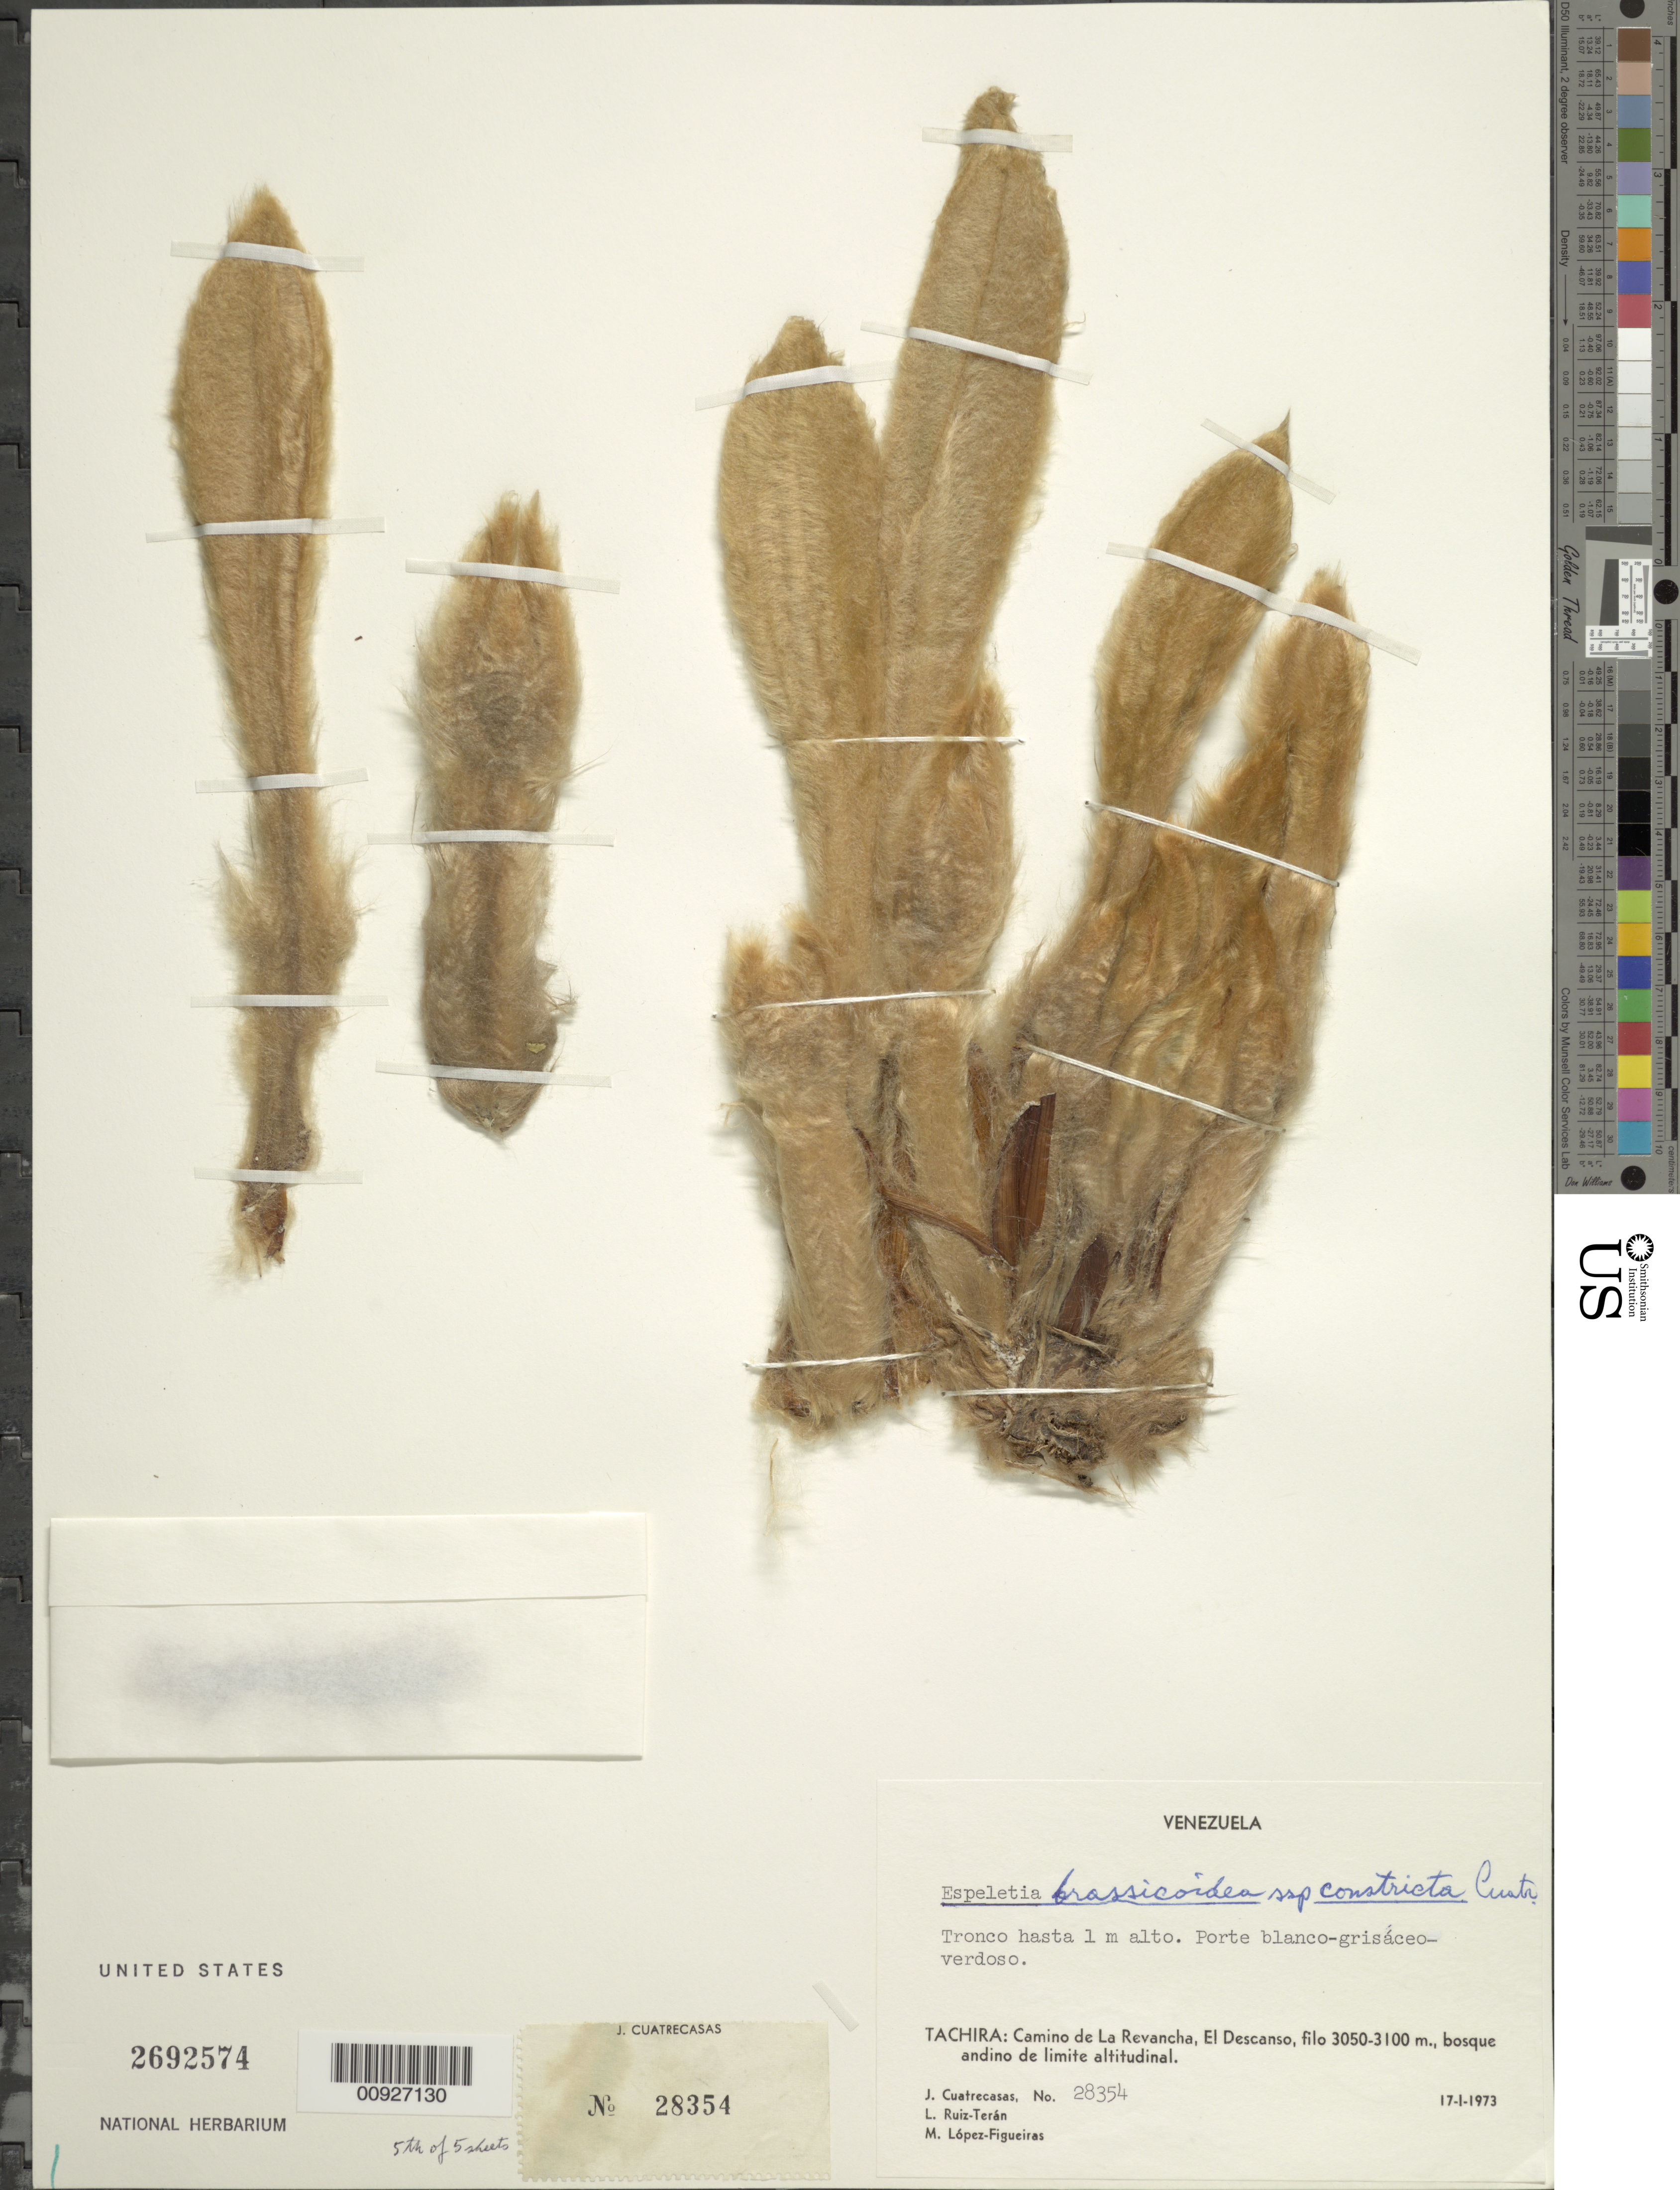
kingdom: Plantae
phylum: Tracheophyta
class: Magnoliopsida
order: Asterales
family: Asteraceae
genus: Espeletia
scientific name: Espeletia brassicoidea f. constricta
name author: Cuatrec.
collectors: J. Cuatrecasas, L. E. Ruíz-Terán & M. López Figueiras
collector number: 28354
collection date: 1973-01-17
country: Venezuela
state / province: Táchira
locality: Camino de La Revancha, El Descanso, filo 3050-3100 m.,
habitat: Bosque andino de limite altitudinal.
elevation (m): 3050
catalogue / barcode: US 2692574